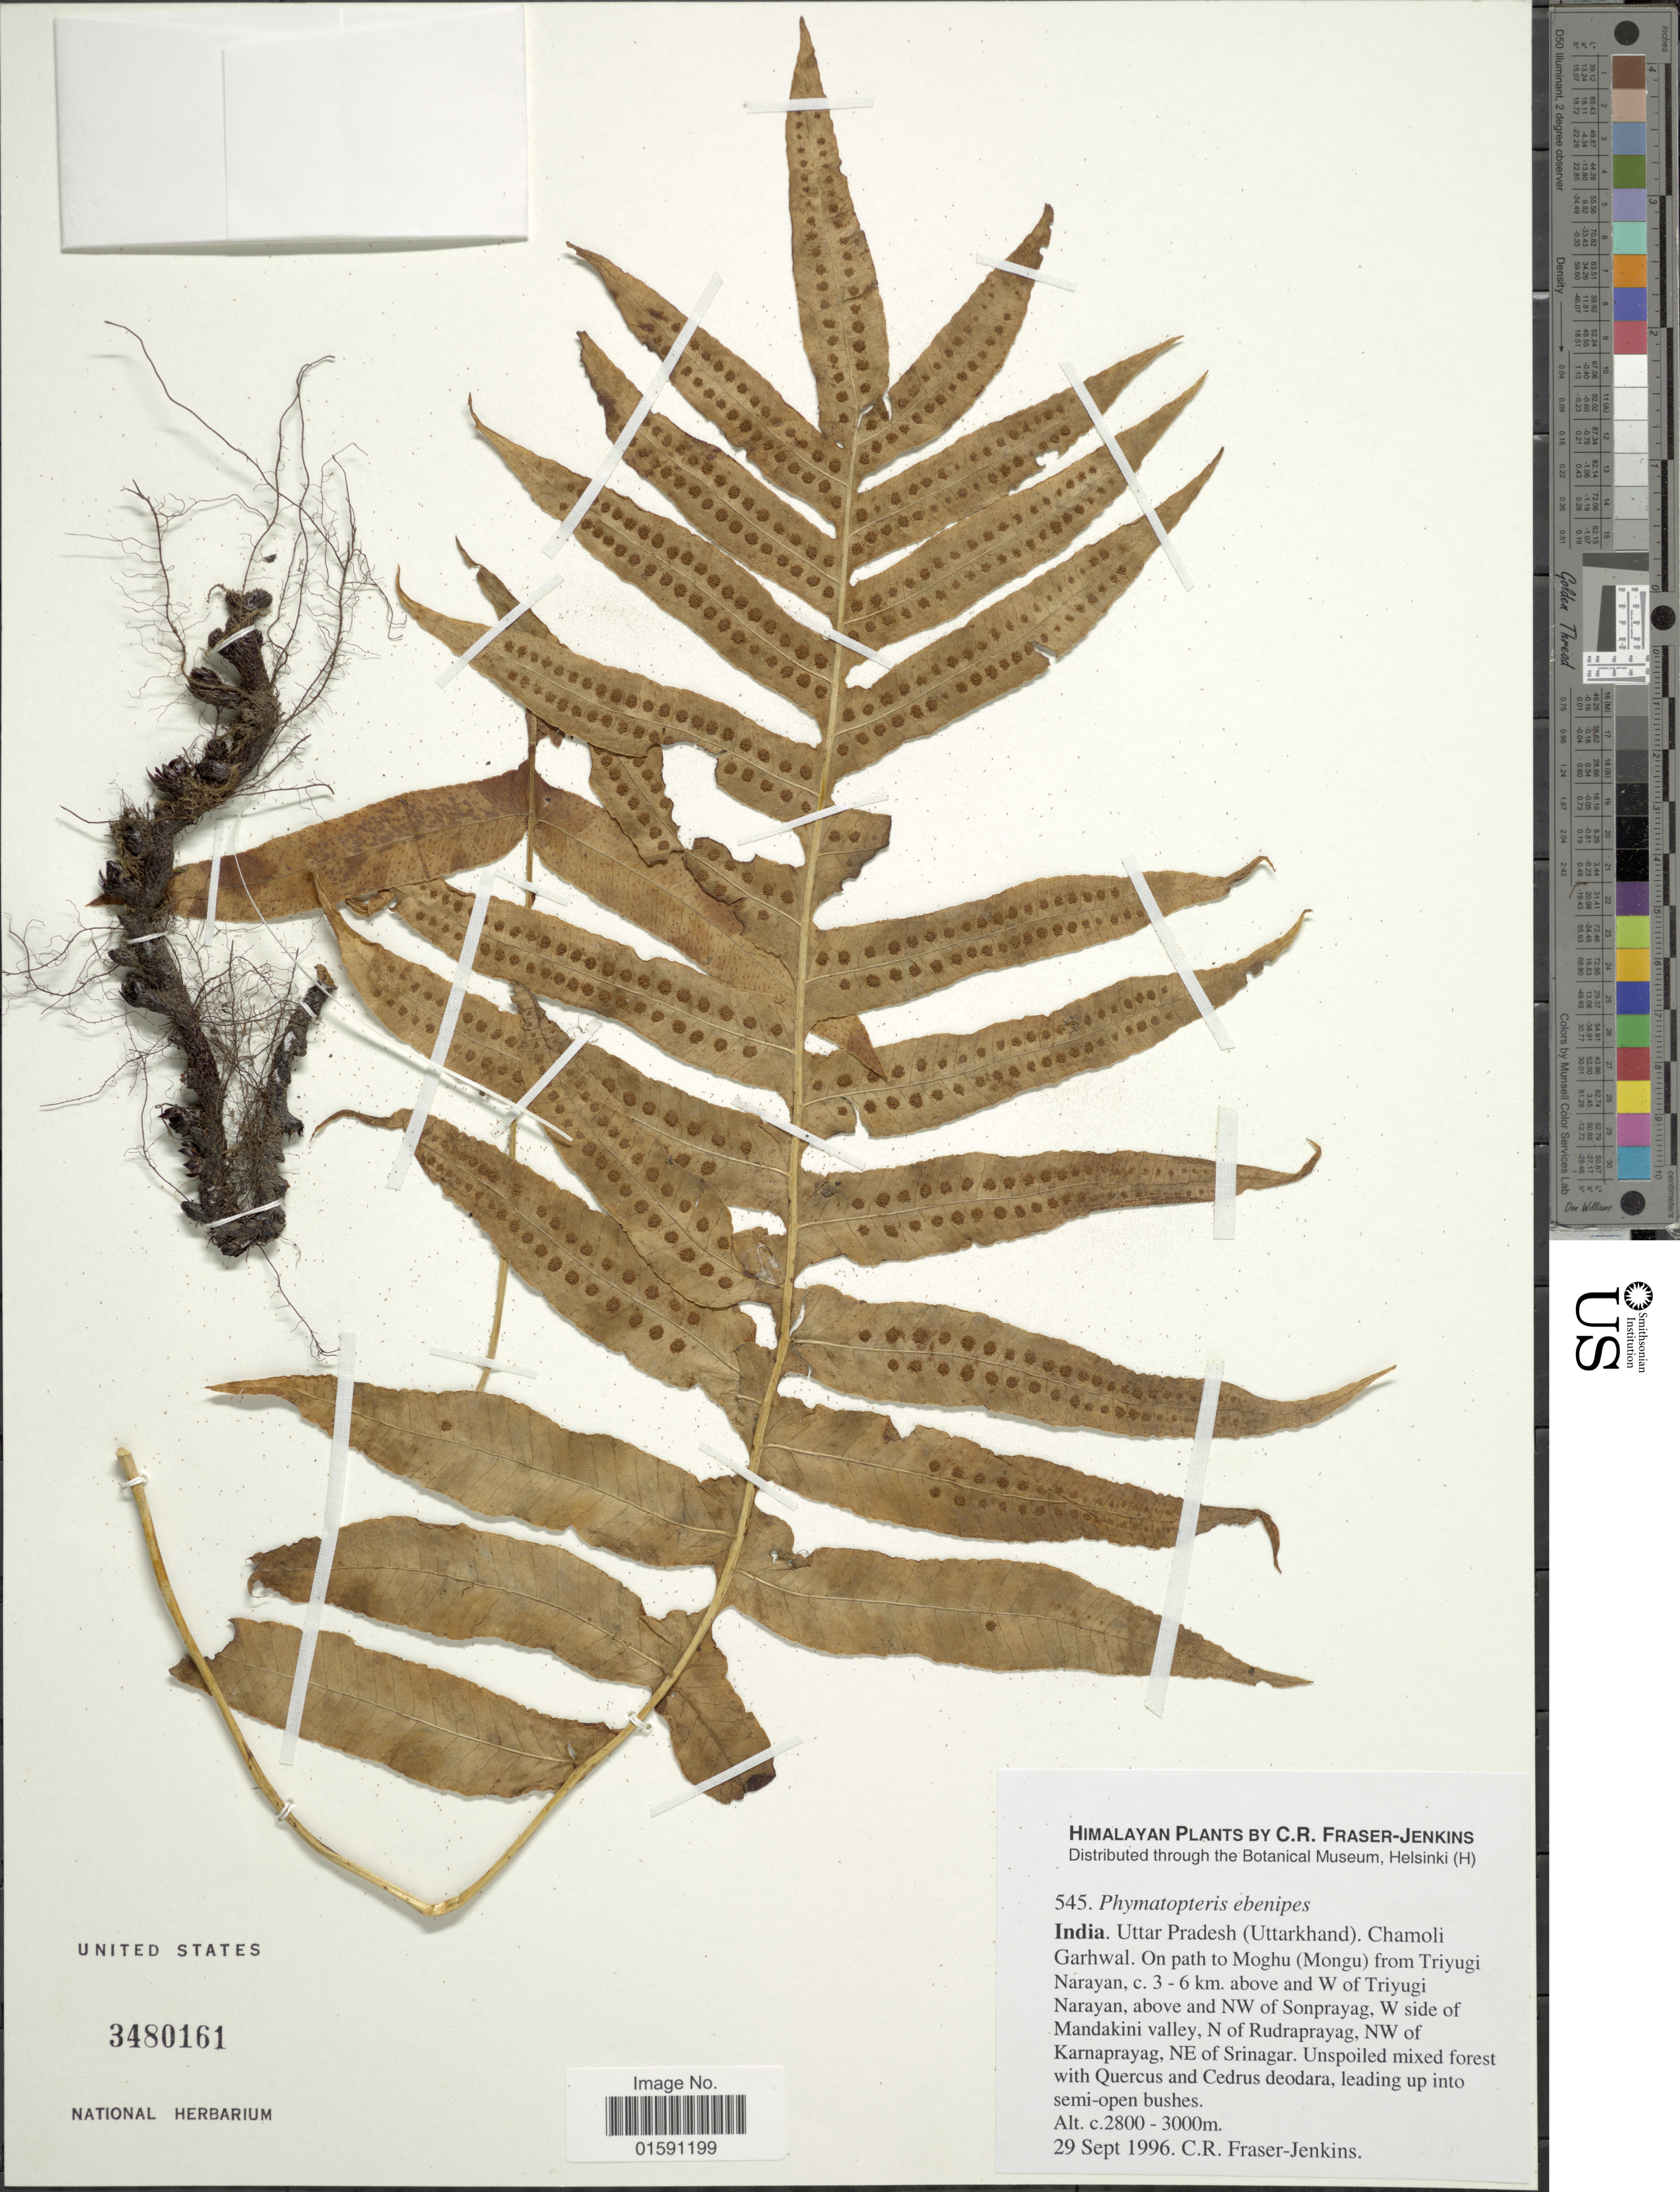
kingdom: Plantae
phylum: Tracheophyta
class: Polypodiopsida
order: Polypodiales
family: Polypodiaceae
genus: Selliguea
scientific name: Selliguea ebenipes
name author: (Hook.) S. Linds.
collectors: C. R. Fraser-Jenkins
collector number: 545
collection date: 1996-09-29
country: India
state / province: Uttar Pradesh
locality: India. Uttar Pradesh (Uttarkhand). Chamoli Garhwal. On path to Moghu (Monghu) from Triyugi narayan, 3-6 km above and W of Triyugi Narayan, above and Nw of Sonprayag, W side of mandakini valley, N of Radraprayag, NW of Karnaprayag, NE of Srinagar. Himalaya.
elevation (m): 2800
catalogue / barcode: US 3480161